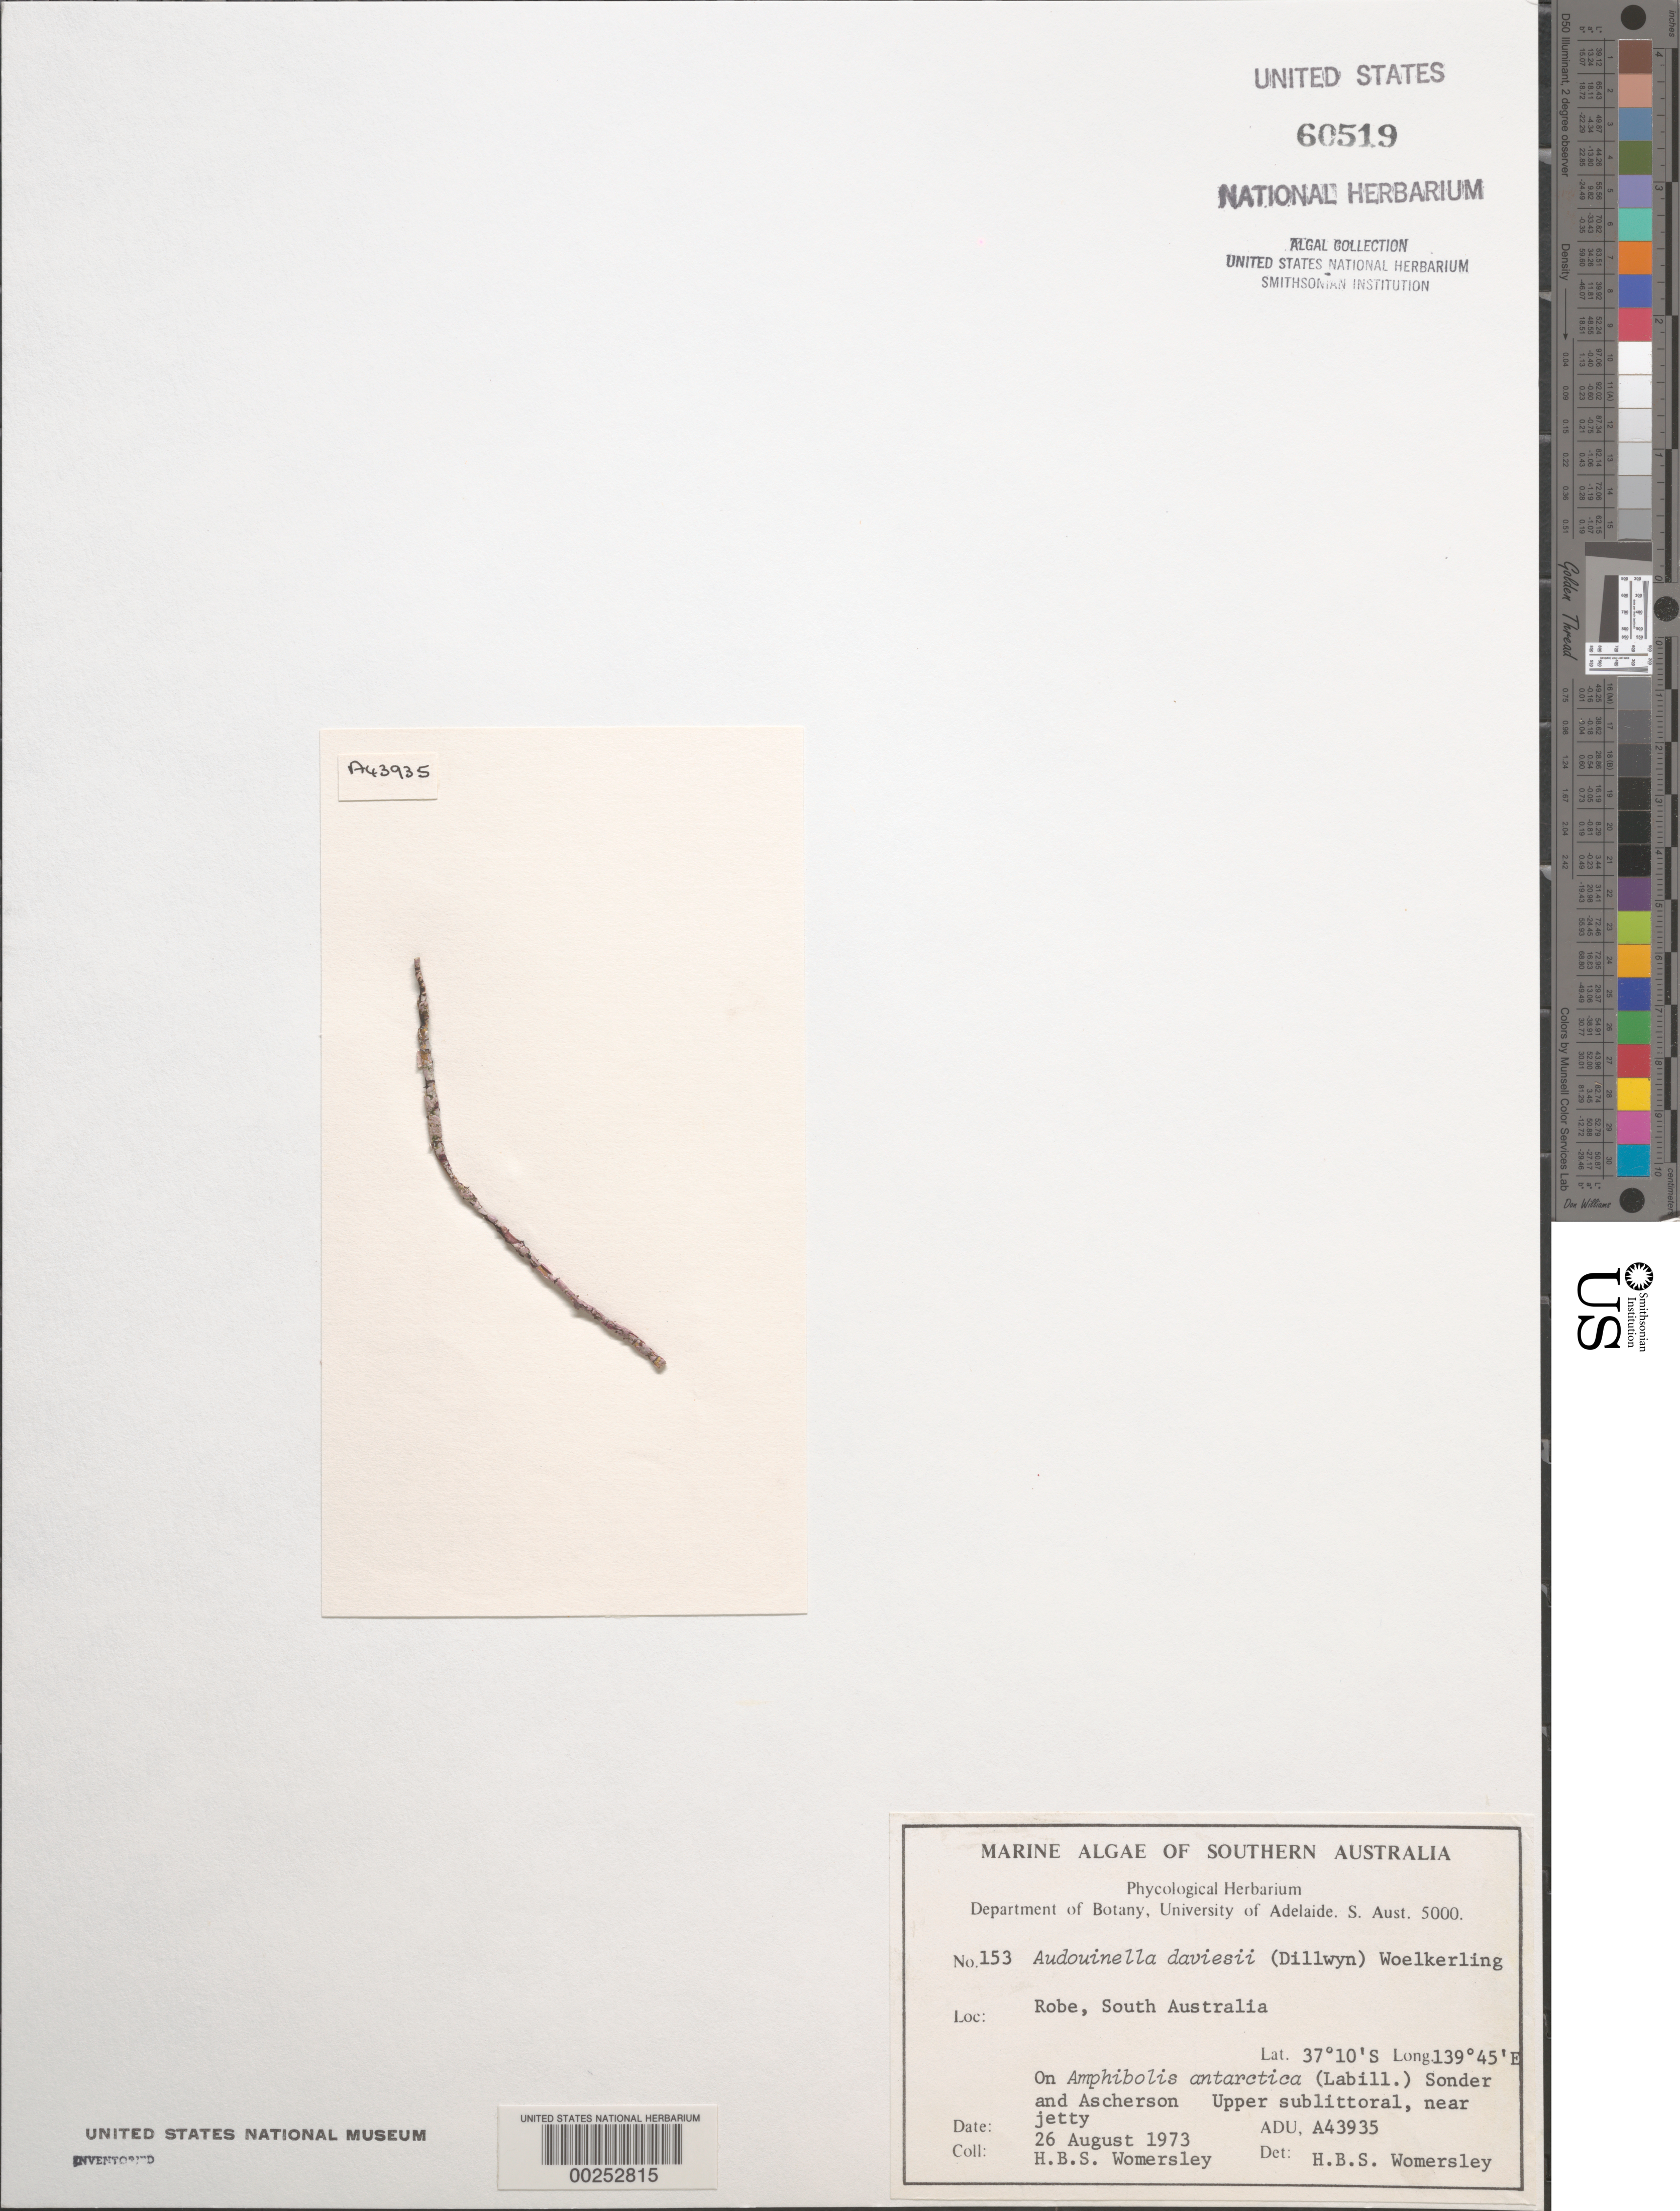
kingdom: Plantae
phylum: Rhodophyta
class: Florideophyceae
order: Colaconematales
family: Colaconemataceae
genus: Colaconema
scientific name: Colaconema daviesii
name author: (Dillwyn) H. Stegenga & Lokhorst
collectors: H. B. S. Womersley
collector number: ADU A43935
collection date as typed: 26 Aug 1973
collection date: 1973-08-26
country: Australia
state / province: South Australia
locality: Robe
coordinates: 37 10' S, 139 45' E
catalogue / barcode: US 60519